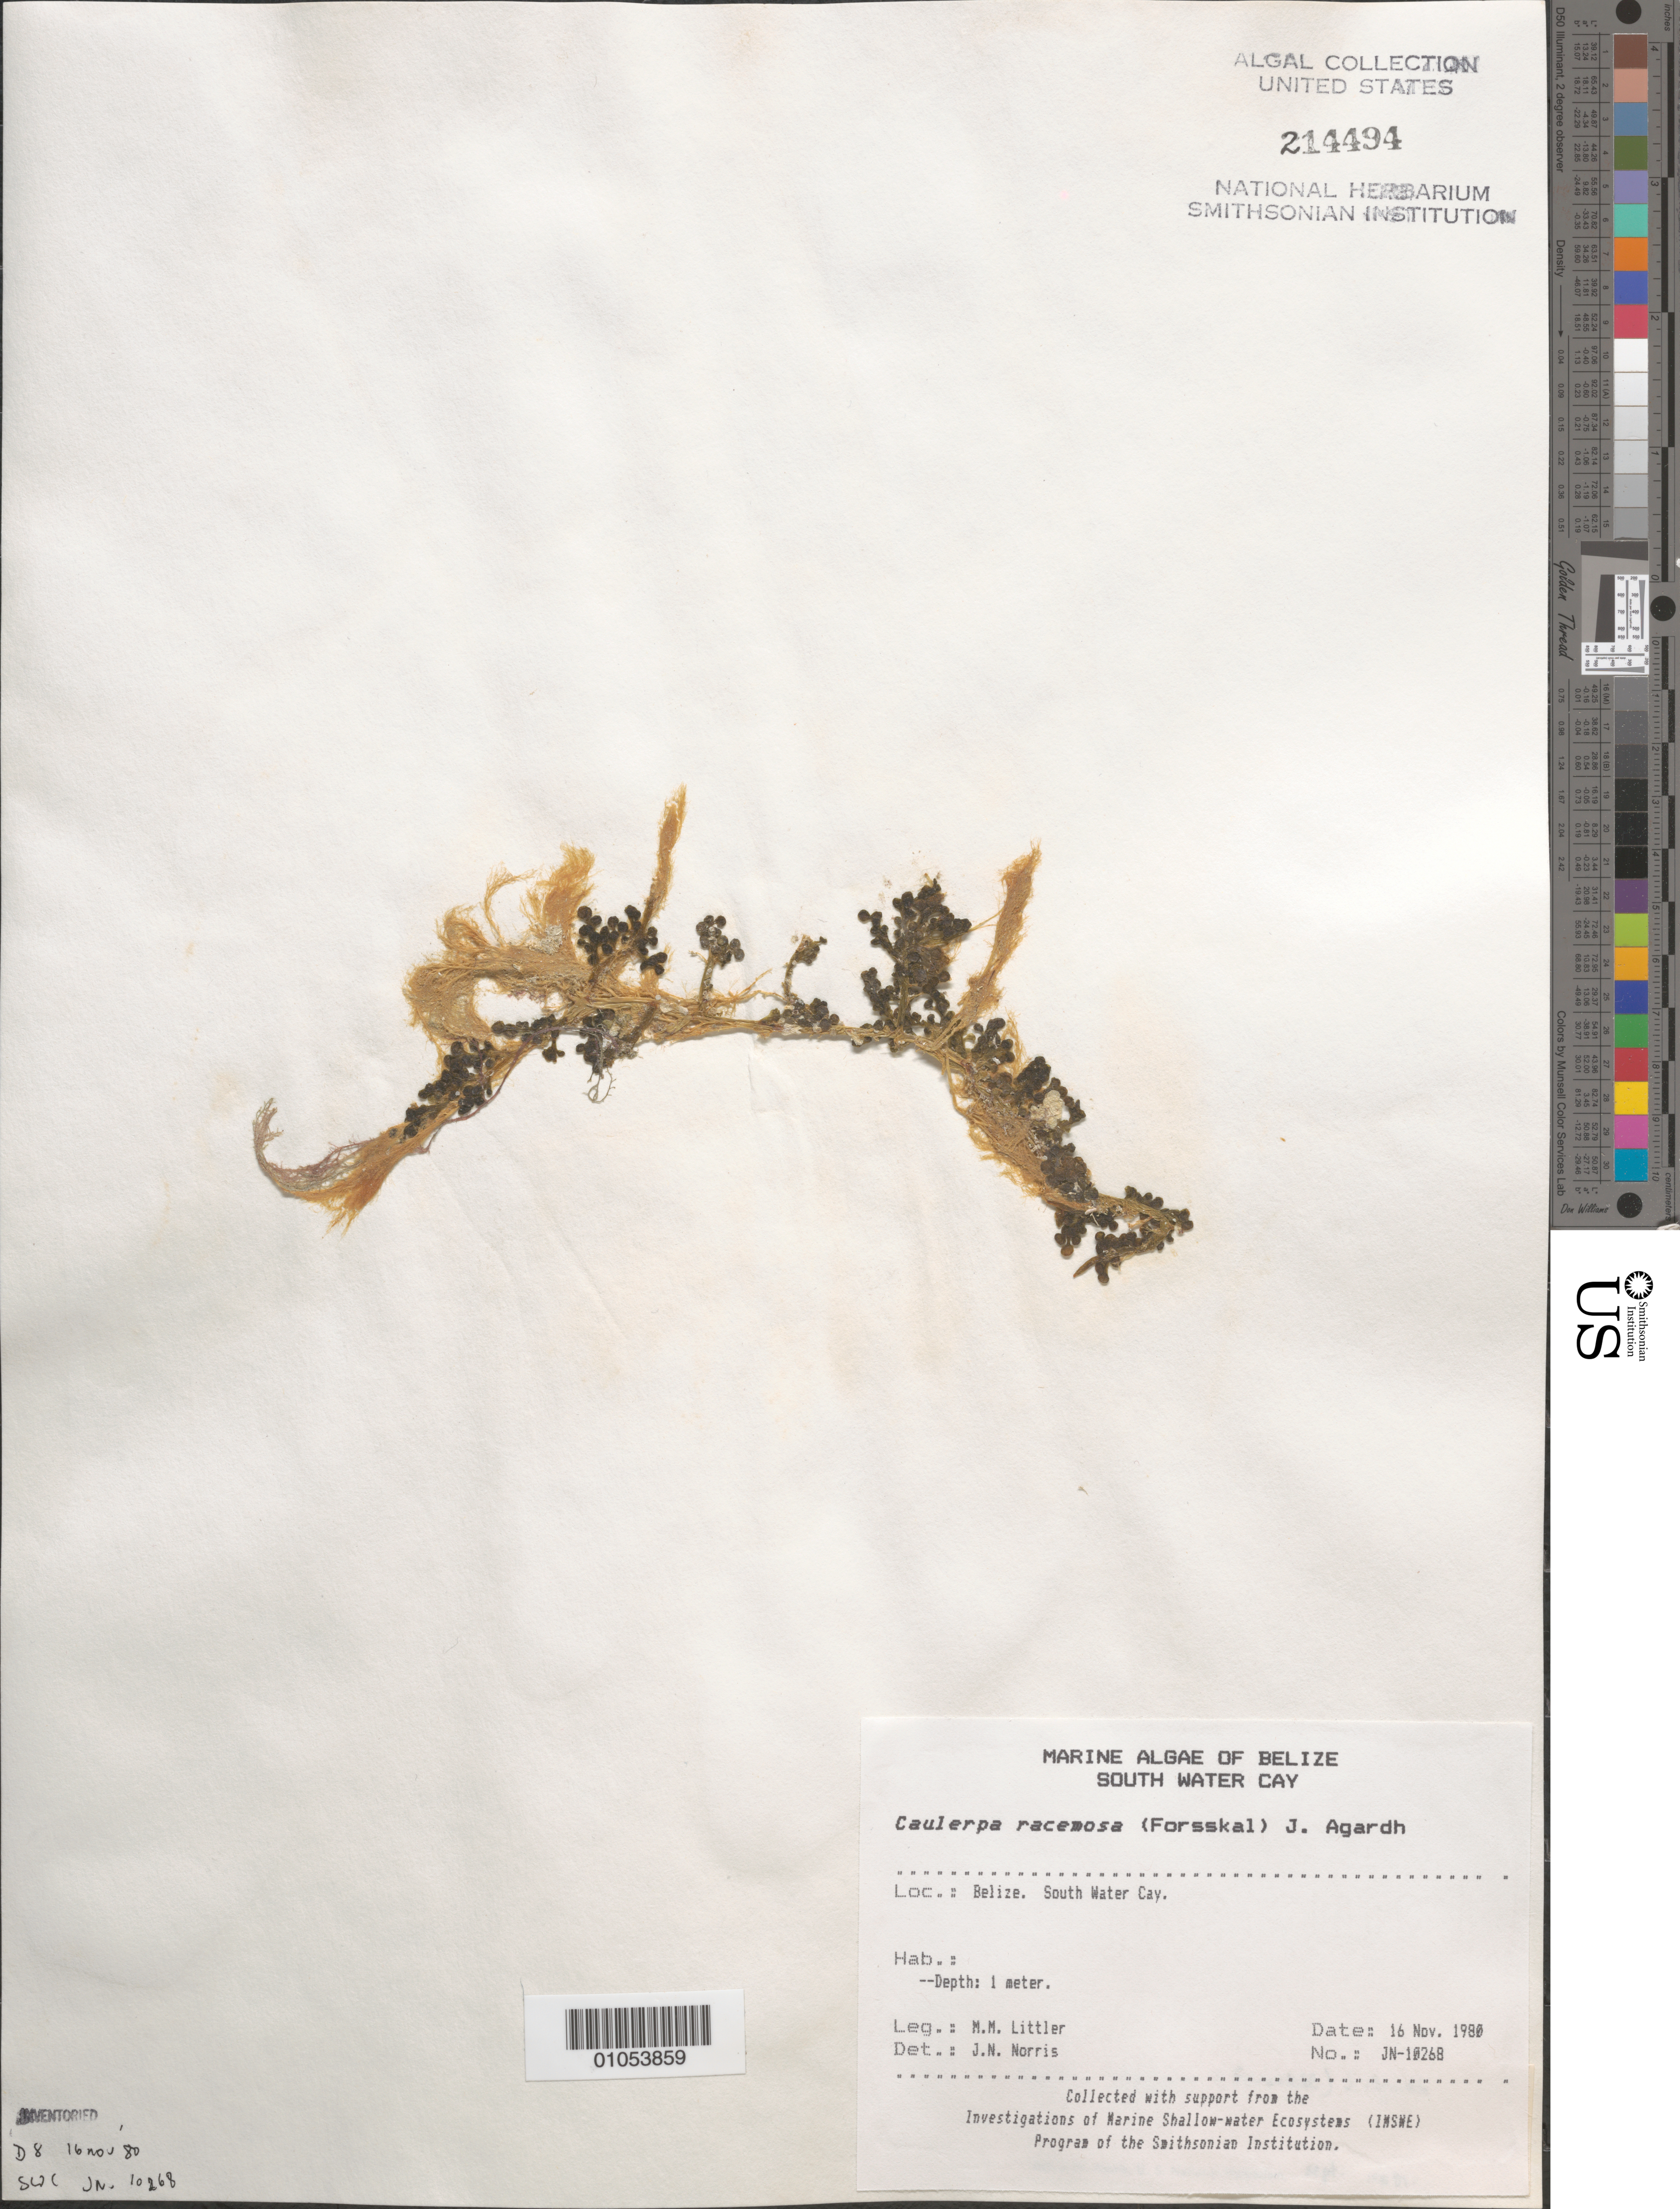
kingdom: Plantae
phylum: Chlorophyta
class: Ulvophyceae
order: Bryopsidales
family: Caulerpaceae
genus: Caulerpa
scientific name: Caulerpa racemosa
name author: (Forssk.) J. Agardh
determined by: Norris, James N.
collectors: M. M. Littler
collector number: JN-10268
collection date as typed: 16 Nov 1980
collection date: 1980-11-16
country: Belize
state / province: Stann Creek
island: South Water Cay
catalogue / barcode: US 214494